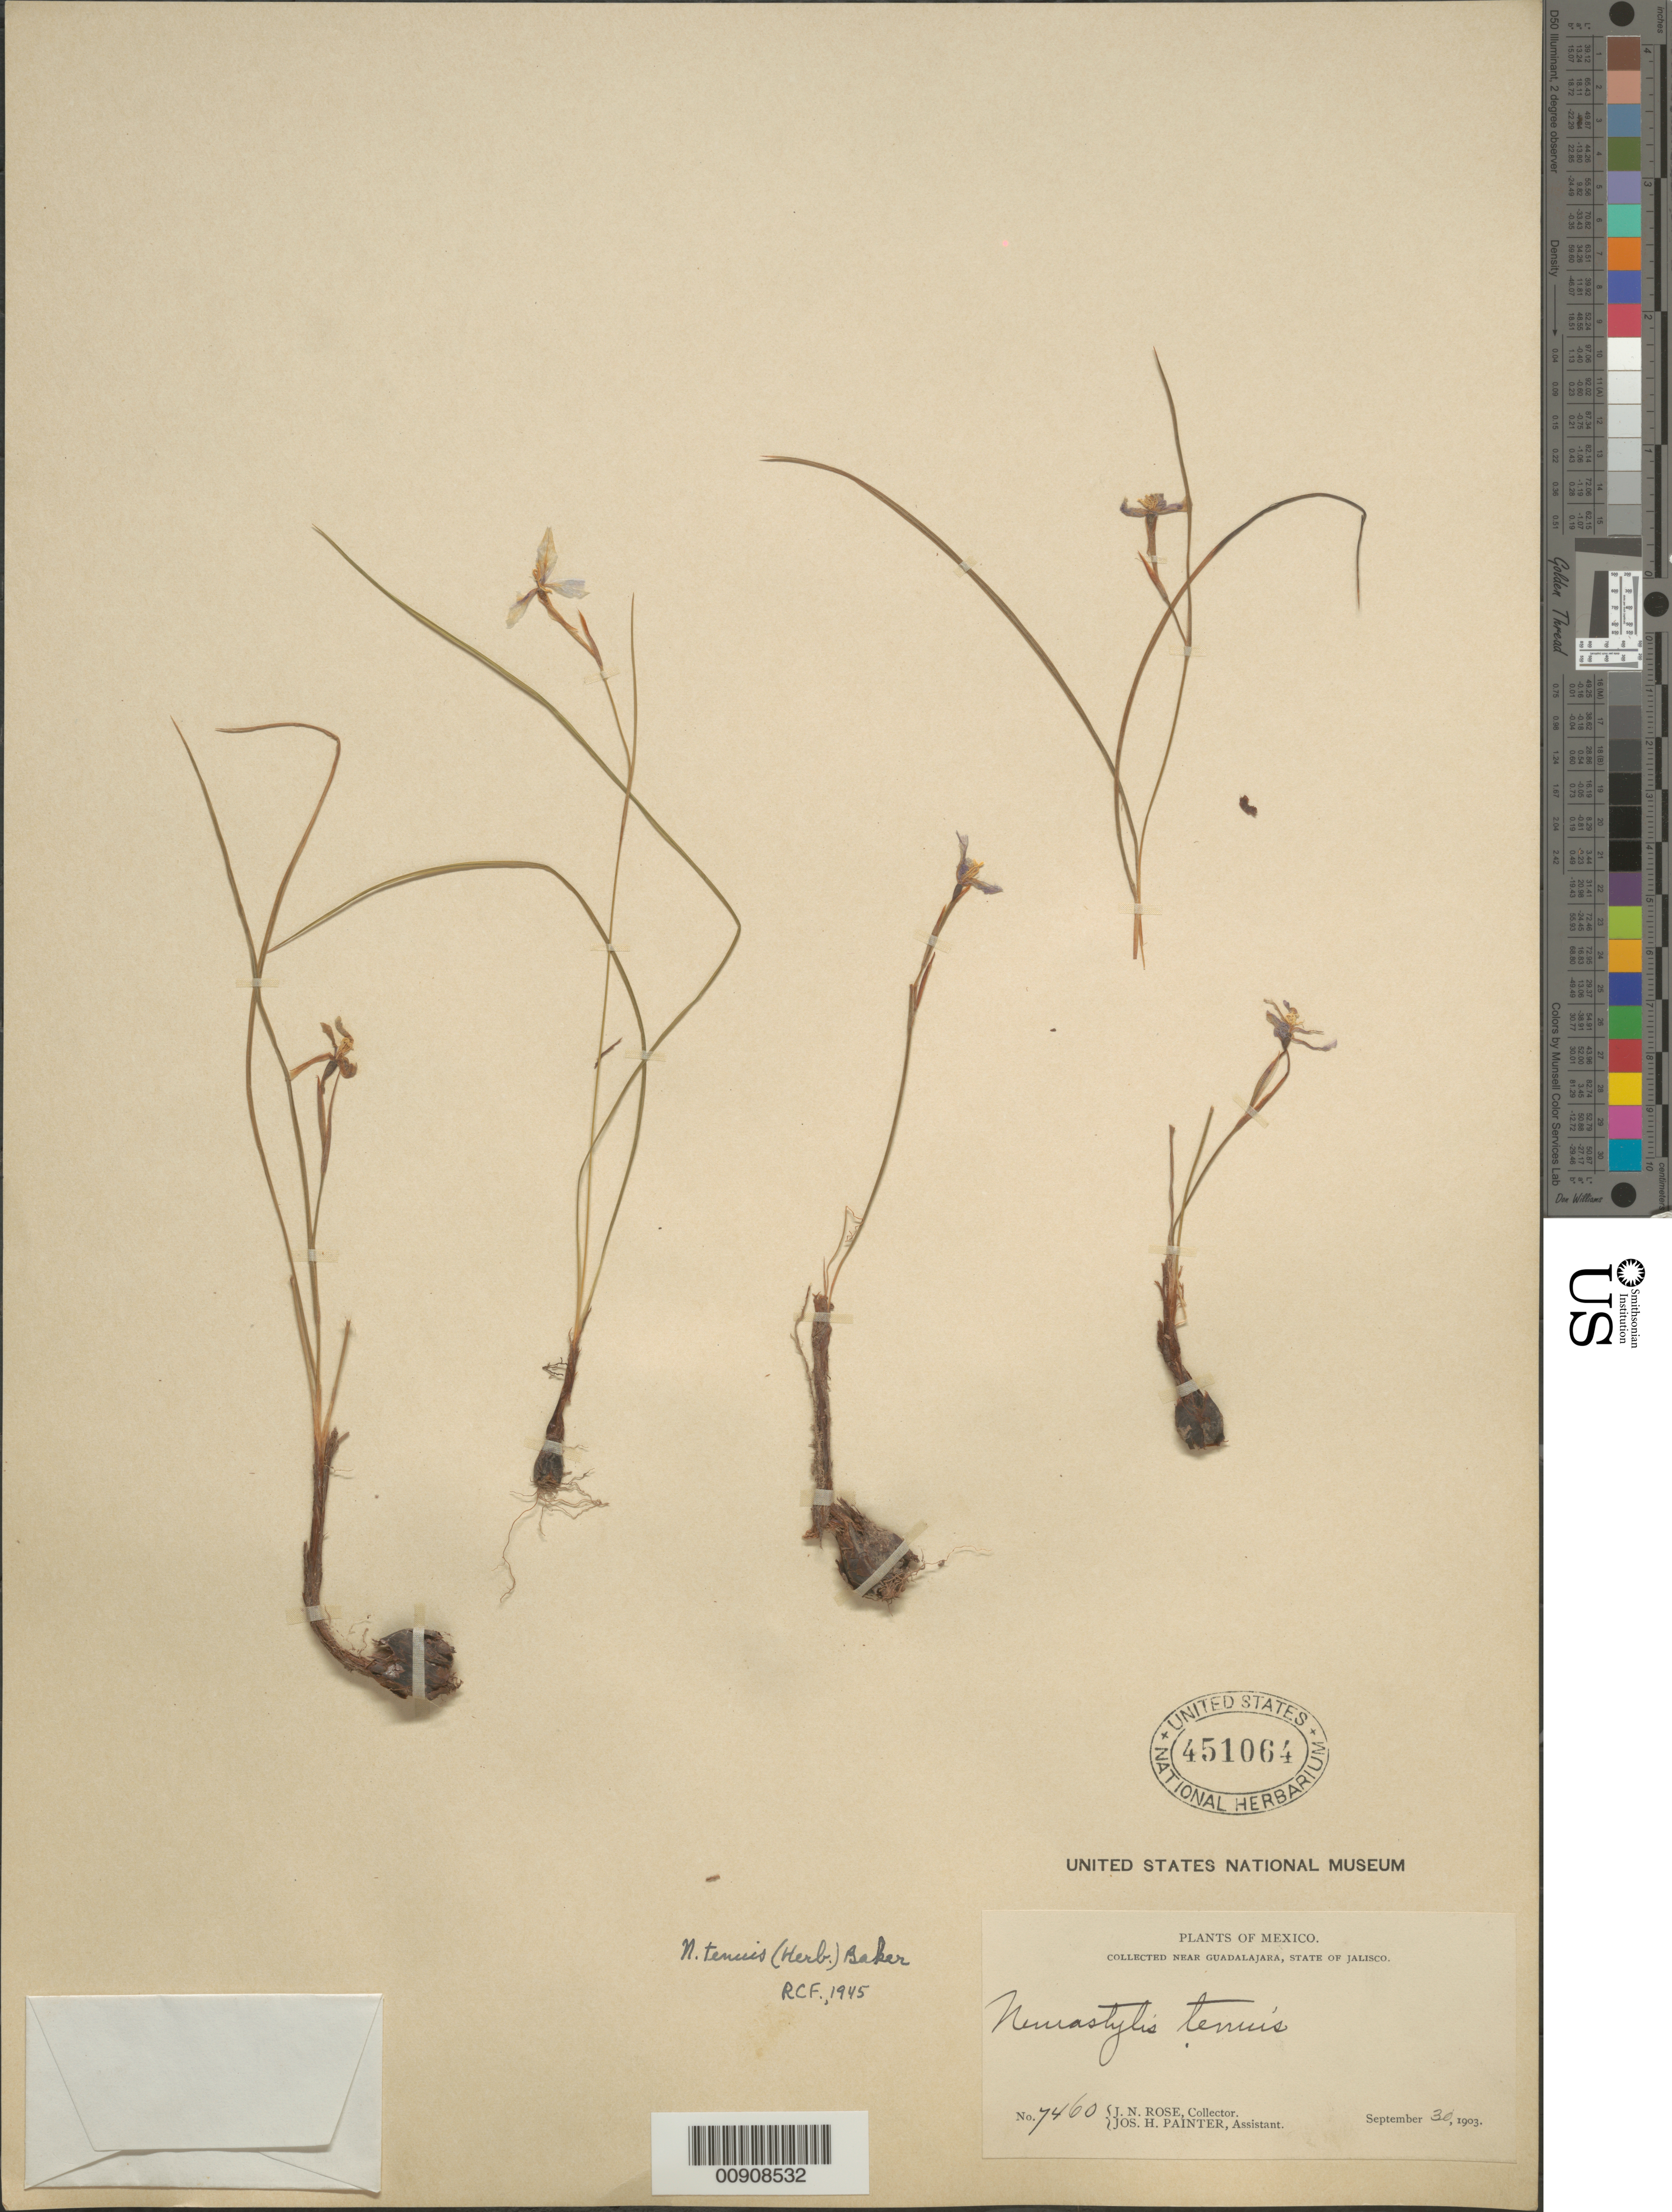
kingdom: Plantae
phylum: Tracheophyta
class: Liliopsida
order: Asparagales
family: Iridaceae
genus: Nemastylis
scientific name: Nemastylis tenuis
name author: (Herb.) S. Watson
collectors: J. N. Rose & J. H. Painter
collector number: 7460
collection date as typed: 30 Sep 1903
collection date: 1903-09-30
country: Mexico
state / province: Jalisco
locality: Near Guadalajara, State of Jalisco.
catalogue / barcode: US 451064